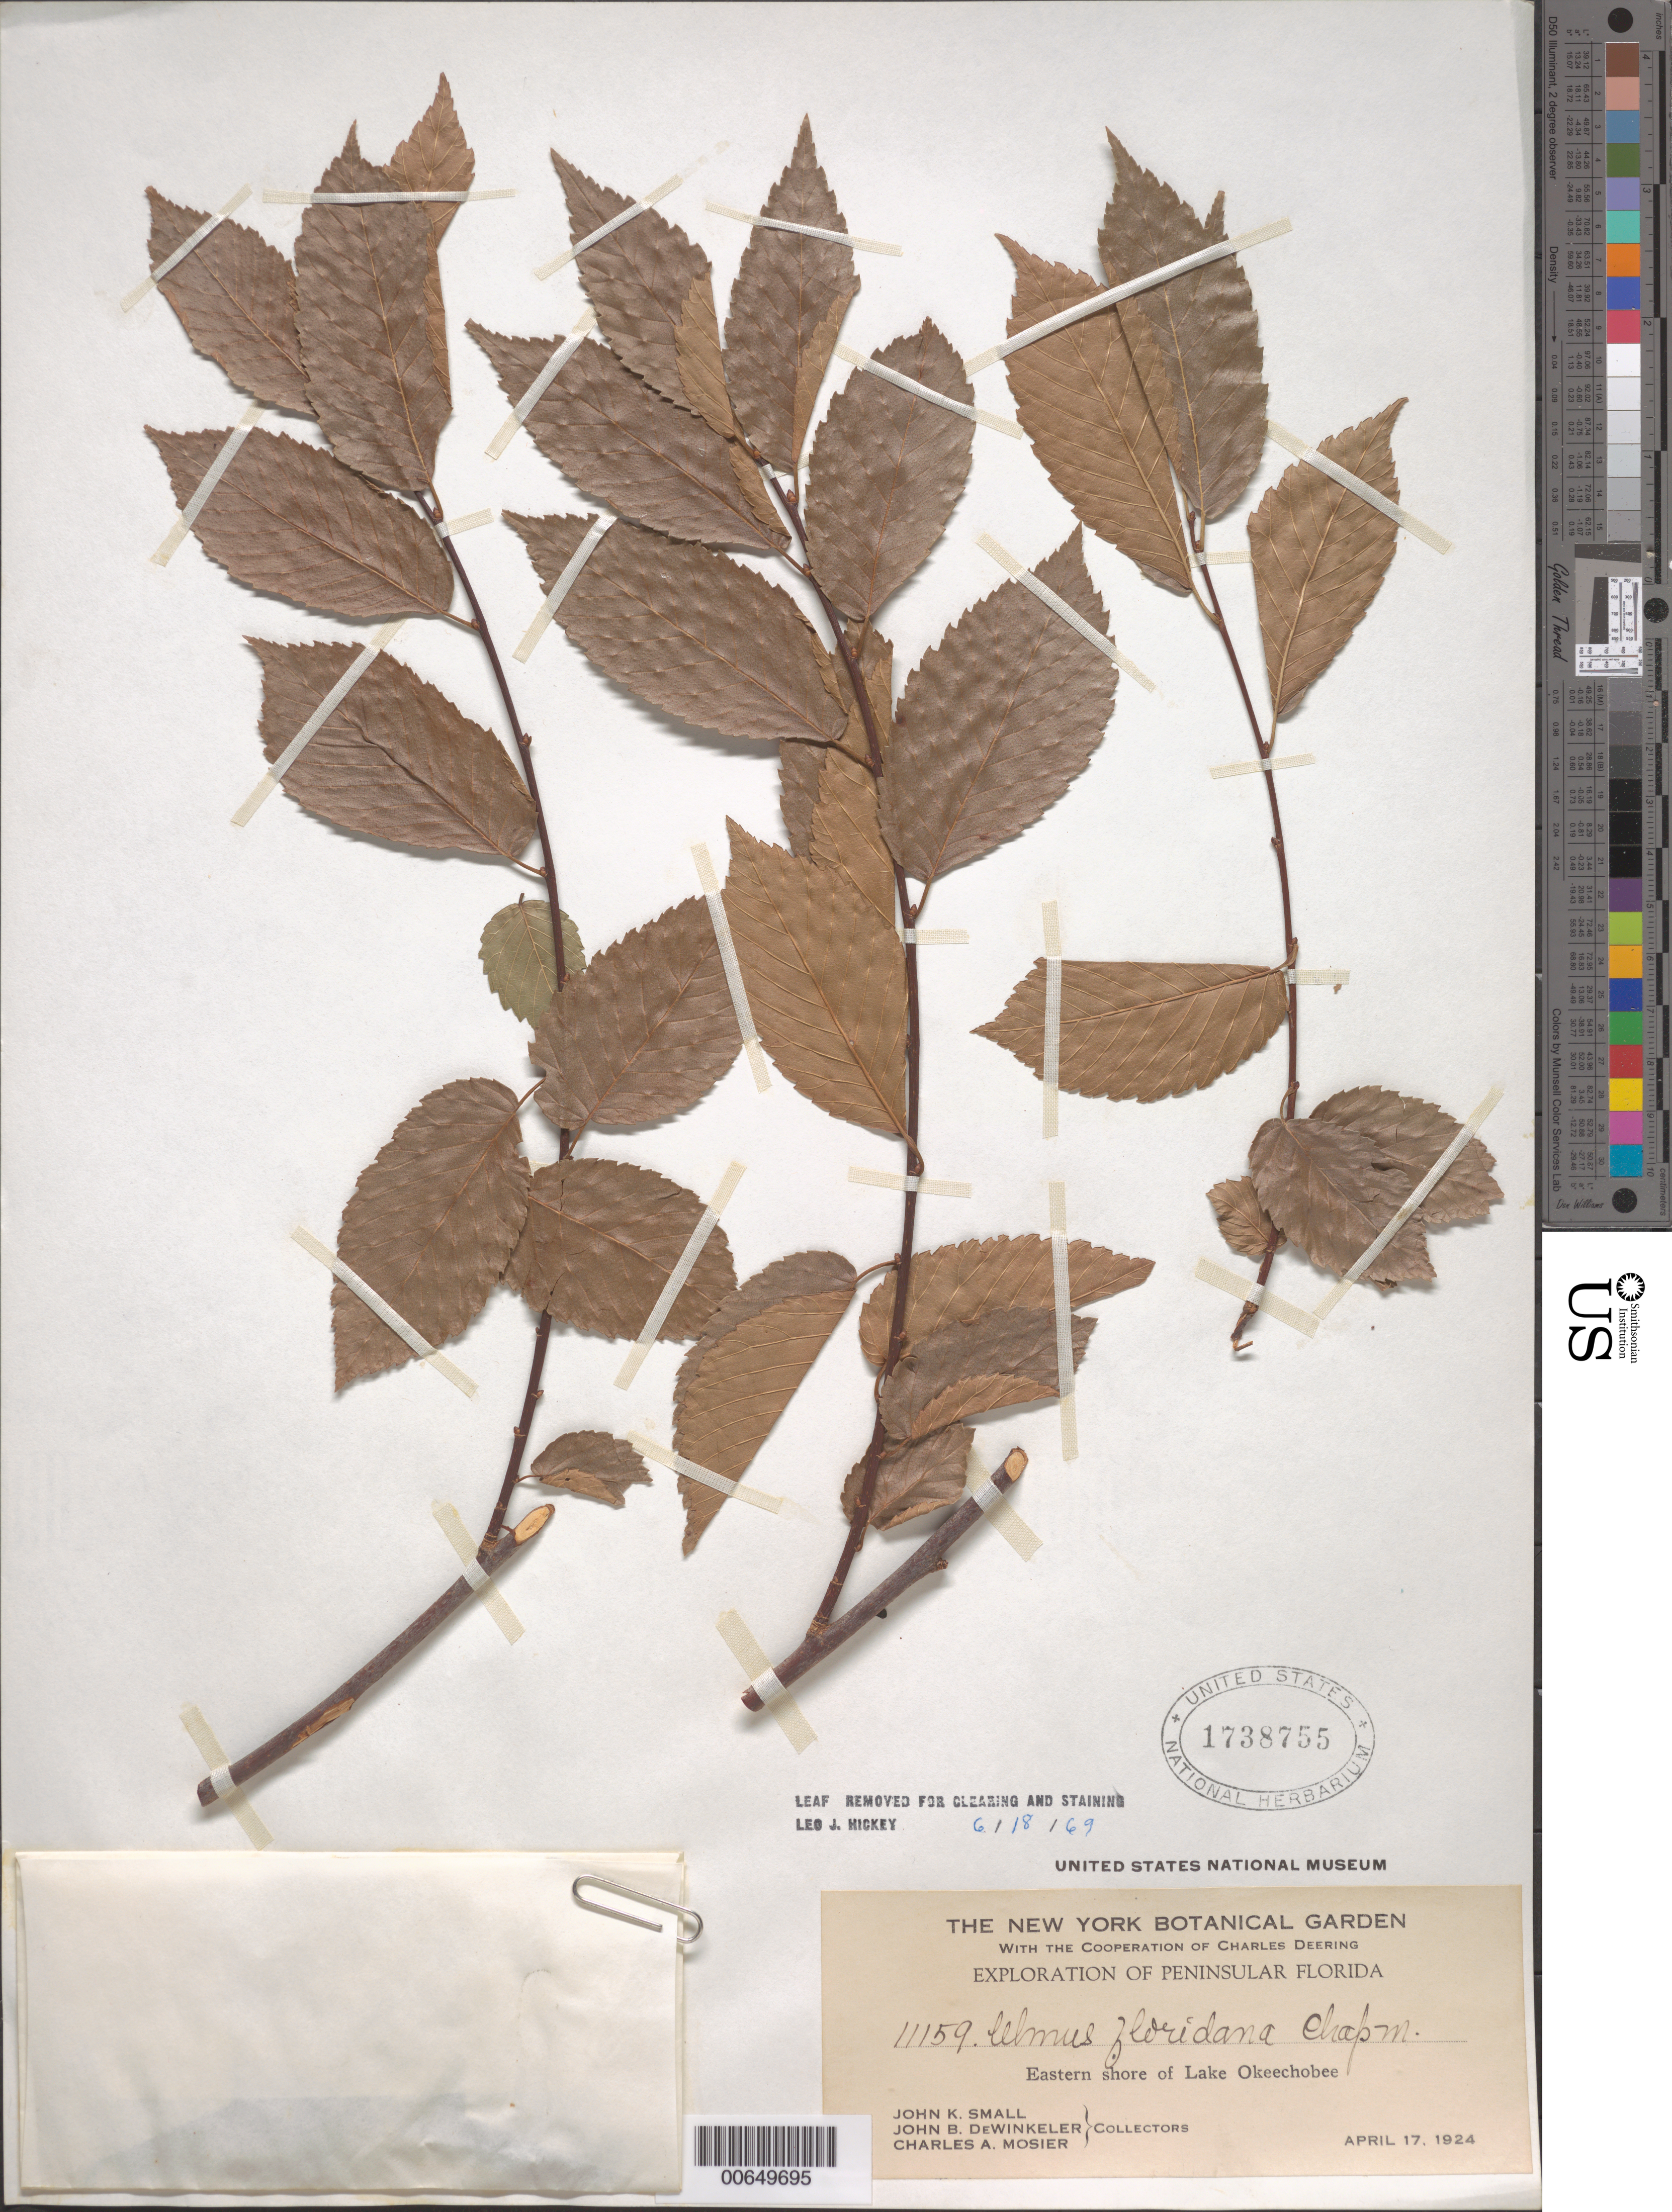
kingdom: Plantae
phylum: Tracheophyta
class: Magnoliopsida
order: Rosales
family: Ulmaceae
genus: Ulmus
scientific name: Ulmus americana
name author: L.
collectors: J. K. Small, J. DeWinkeler & C. A. Mosier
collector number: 11159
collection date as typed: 17 Apr 1924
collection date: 1924-04-17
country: United States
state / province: Florida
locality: Eastern shore of Lake Okeechobee.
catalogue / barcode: US 1738755